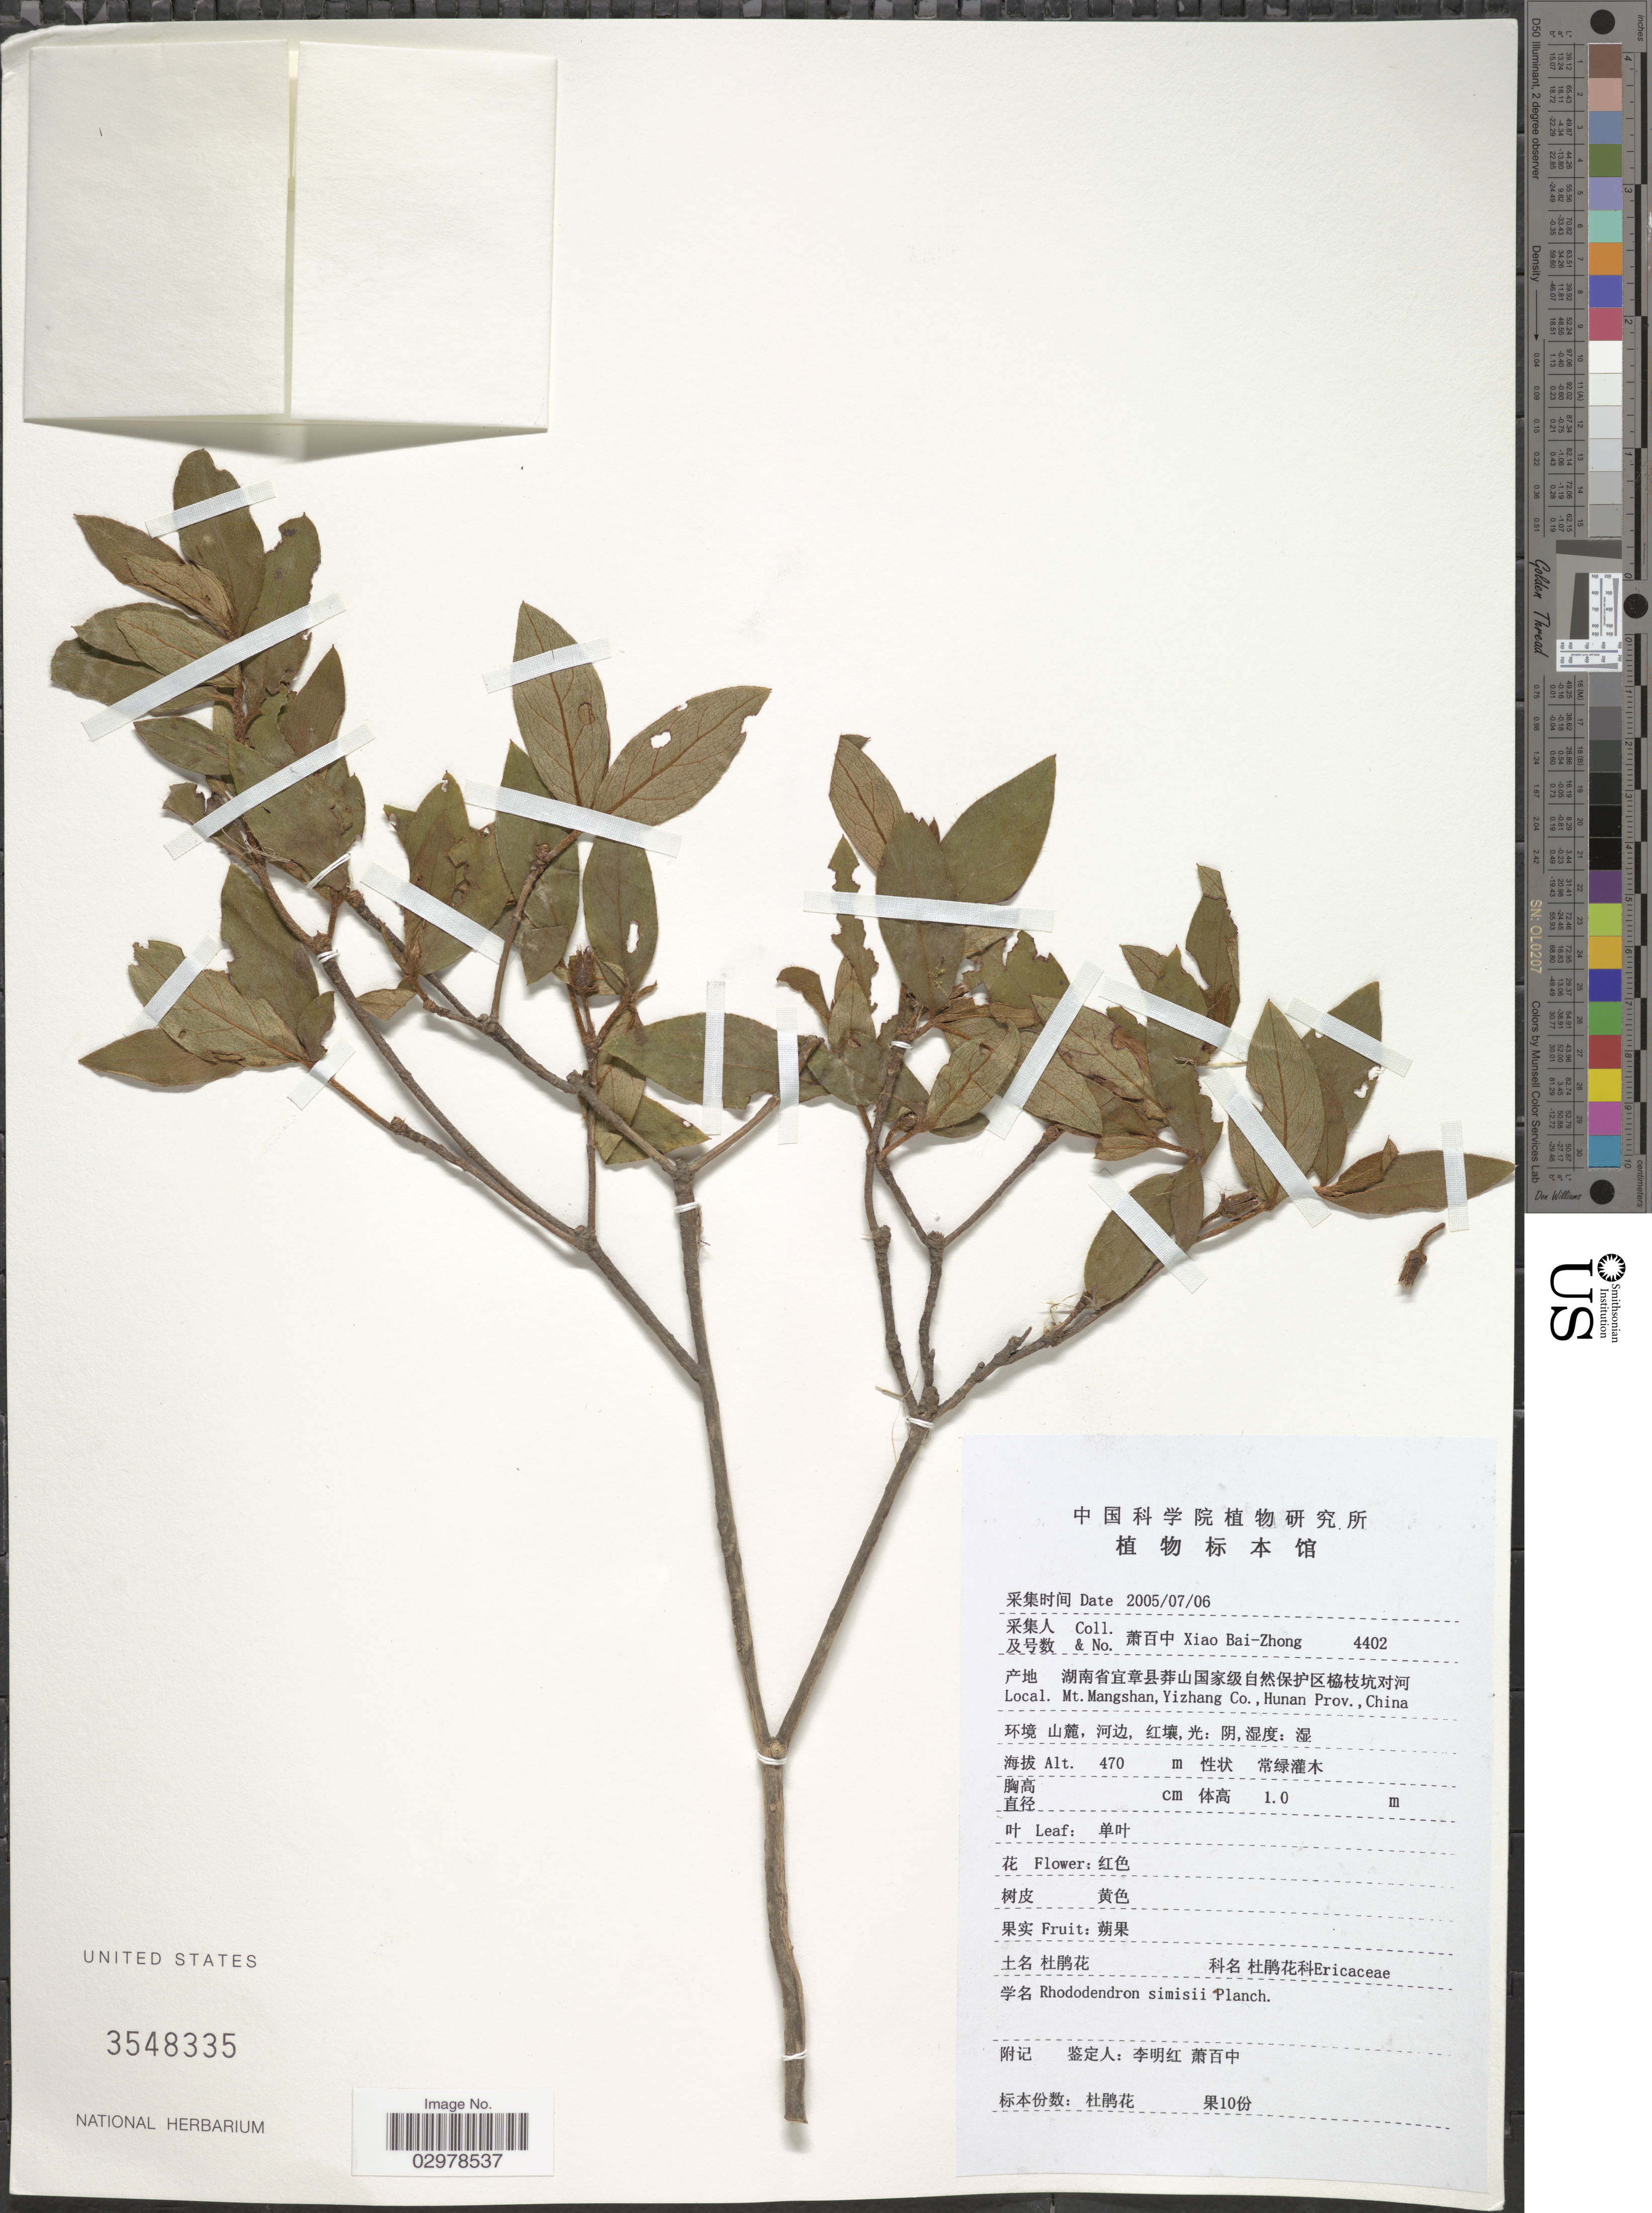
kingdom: Plantae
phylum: Tracheophyta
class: Magnoliopsida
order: Ericales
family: Ericaceae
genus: Rhododendron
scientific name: Rhododendron simsii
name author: Planch.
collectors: B. Z. Xiao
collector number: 4402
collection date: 2005-07-06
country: China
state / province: Hunan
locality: Mt. Mangshan, Yizhang Co.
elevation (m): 470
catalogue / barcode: US 3548335